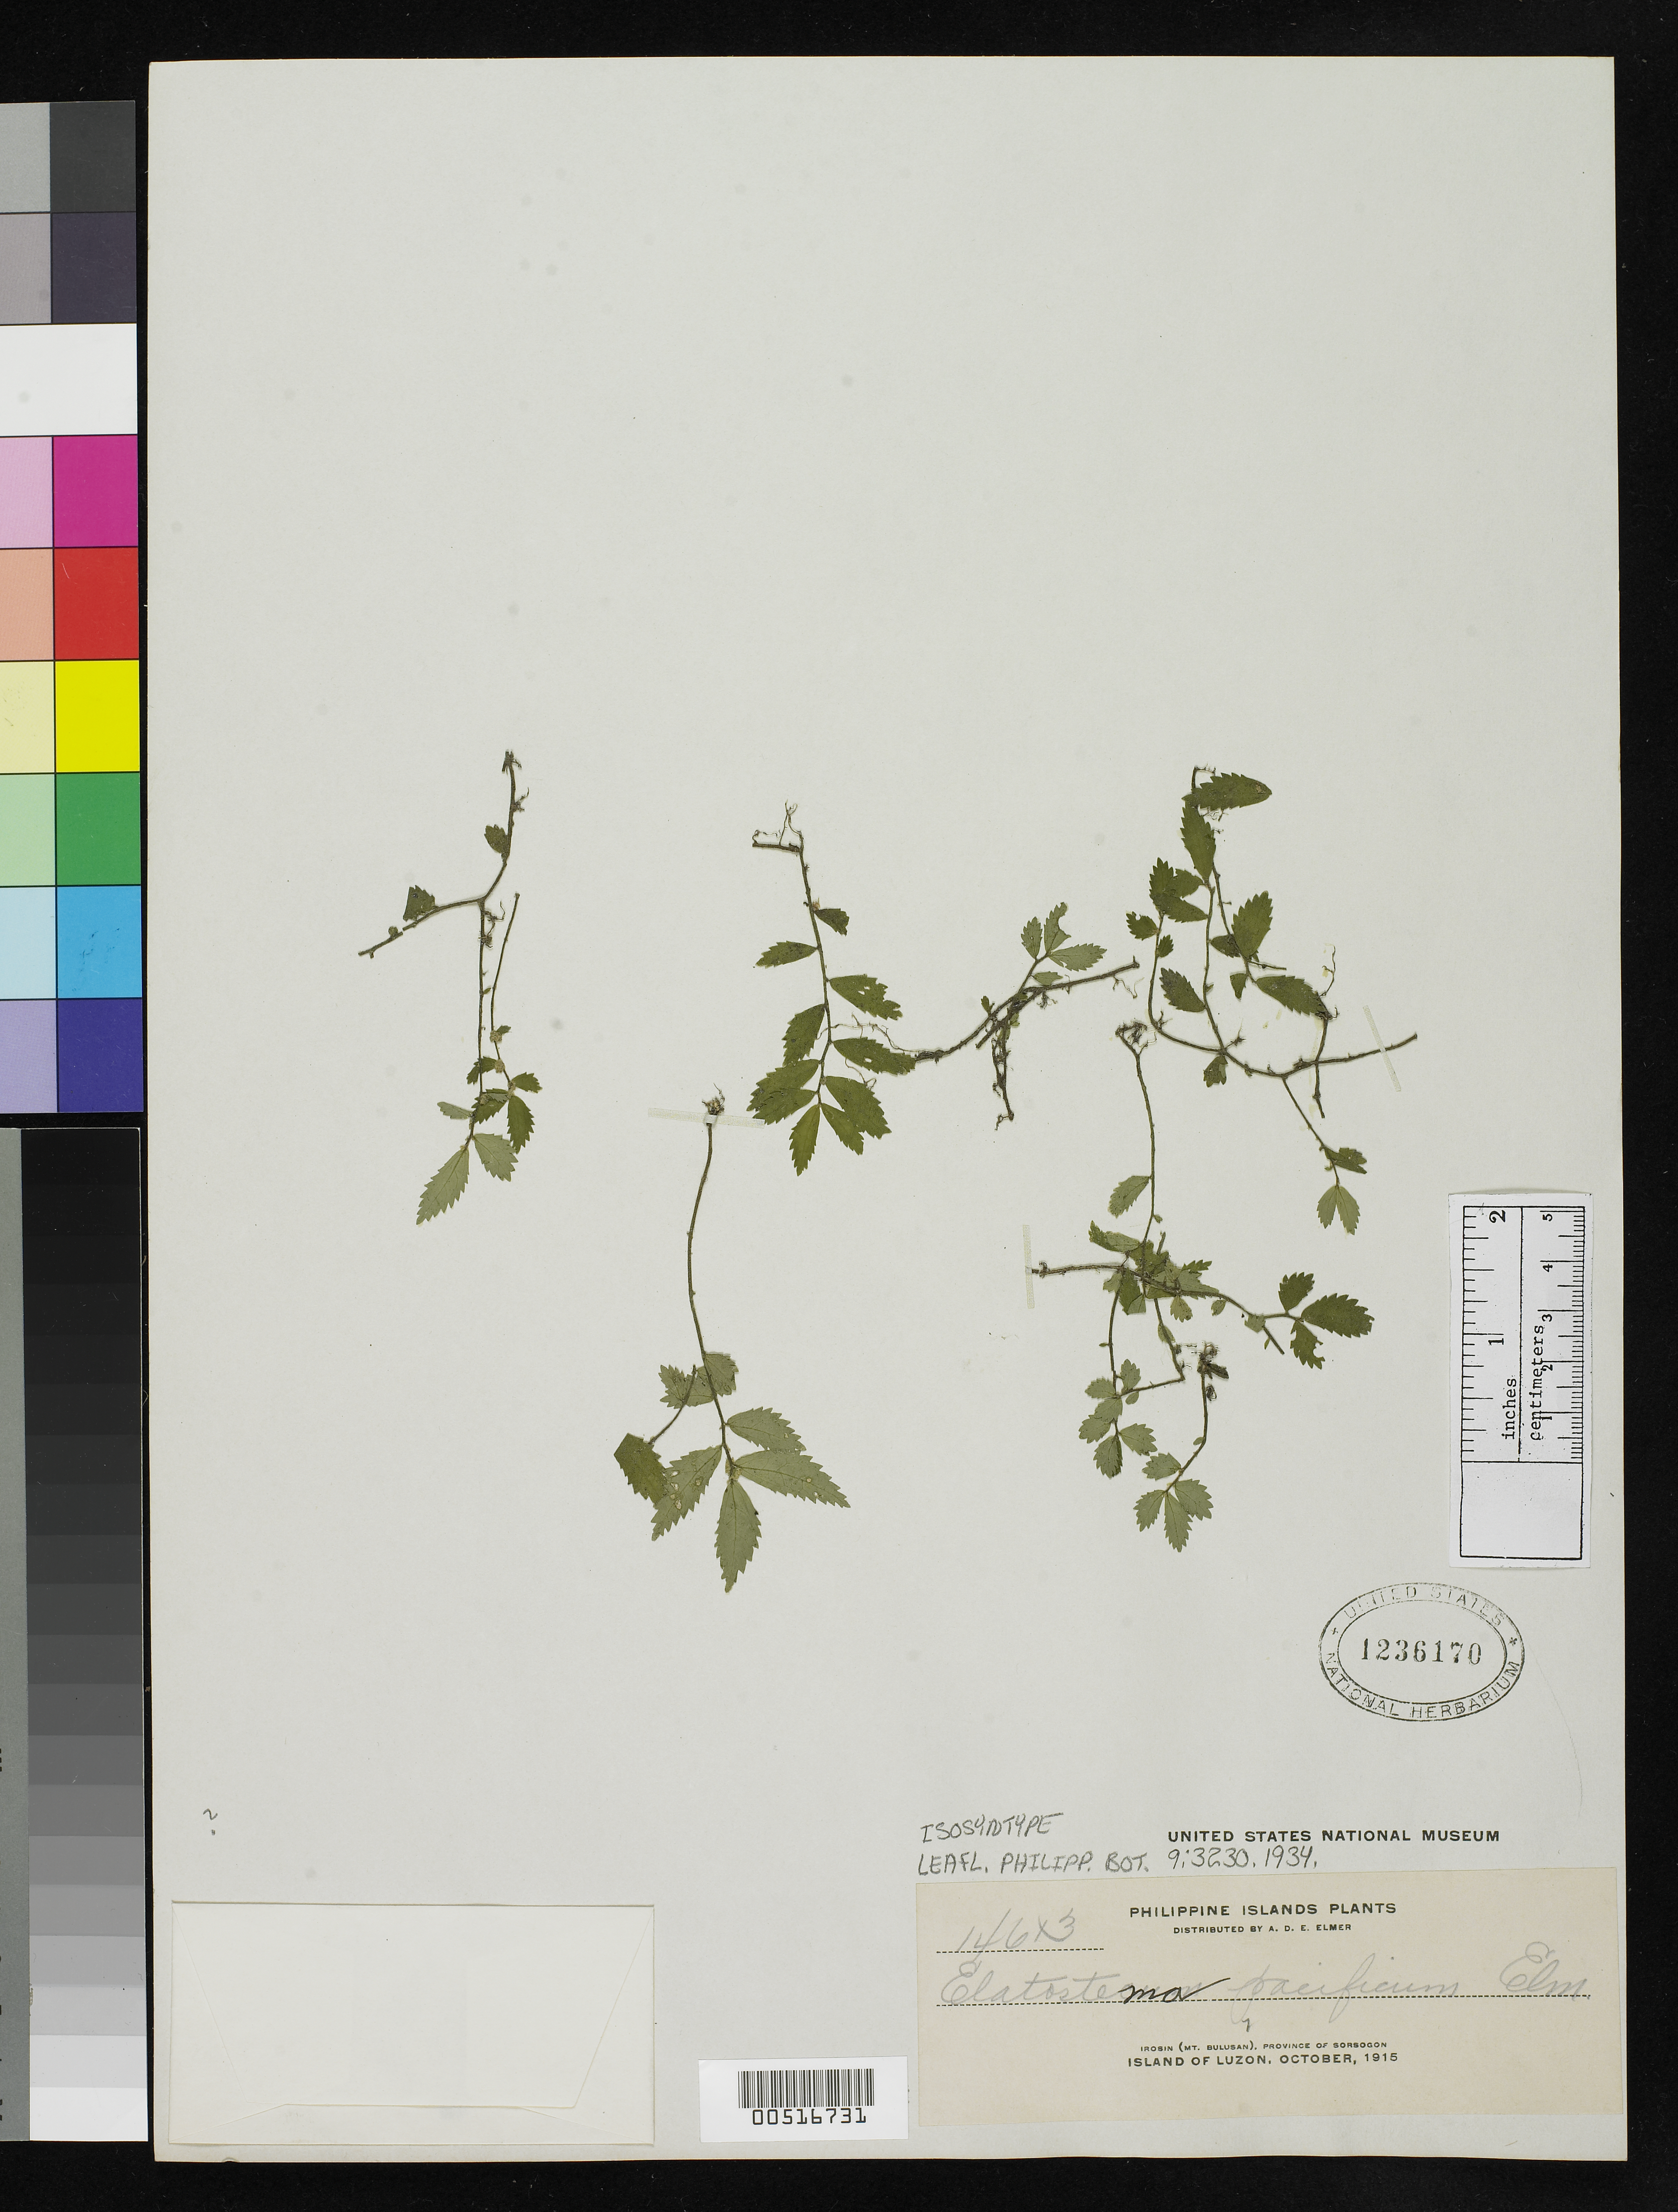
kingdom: Plantae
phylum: Tracheophyta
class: Magnoliopsida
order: Rosales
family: Urticaceae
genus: Elatostema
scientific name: Elatostema pacificum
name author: Elmer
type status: Isosyntype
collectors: A. D. E. Elmer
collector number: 14613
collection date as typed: Oct 1915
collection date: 1915-10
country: Philippines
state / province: Bicol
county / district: Sorsogon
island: Luzon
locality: Irosin (Mt. Bulusan)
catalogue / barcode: US 1236170